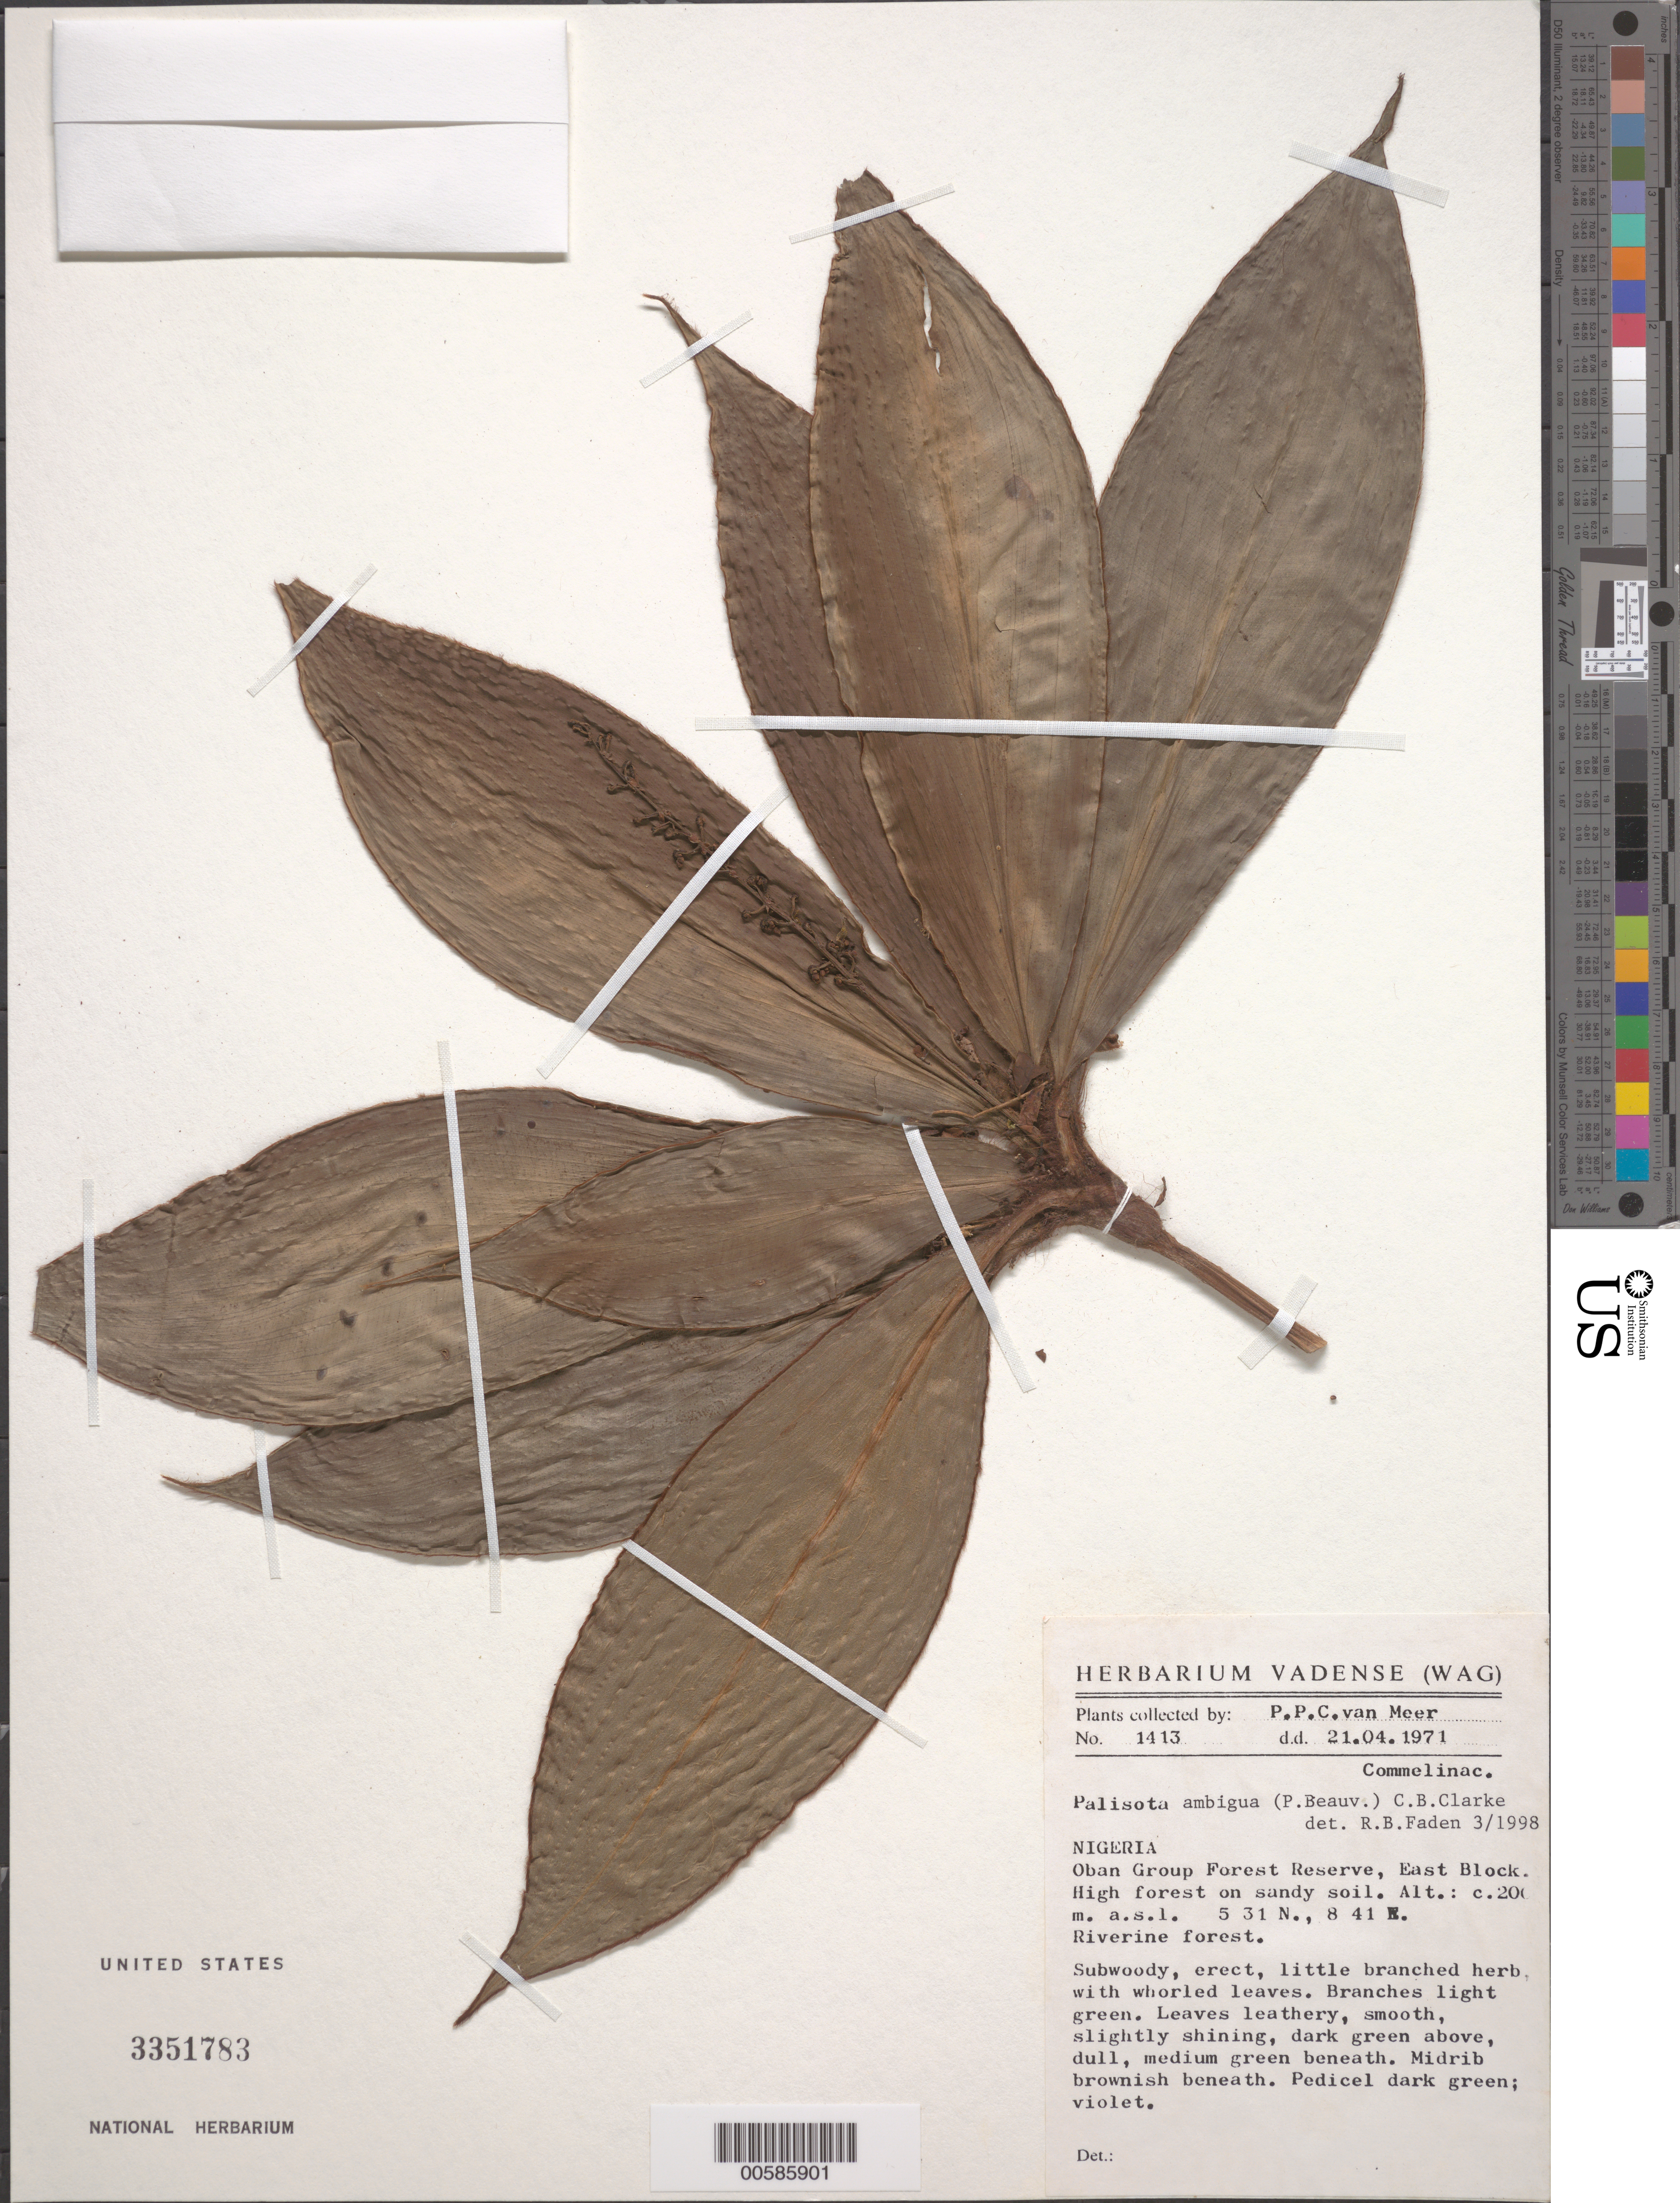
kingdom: Plantae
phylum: Tracheophyta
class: Liliopsida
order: Commelinales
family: Commelinaceae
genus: Palisota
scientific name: Palisota ambigua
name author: (P. Beauv.) C.B. Clarke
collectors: P. Van Meer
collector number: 1413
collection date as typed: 21 Apr 1971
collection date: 1971-04-21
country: Nigeria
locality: Oban group forest reserve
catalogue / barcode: US 3351783